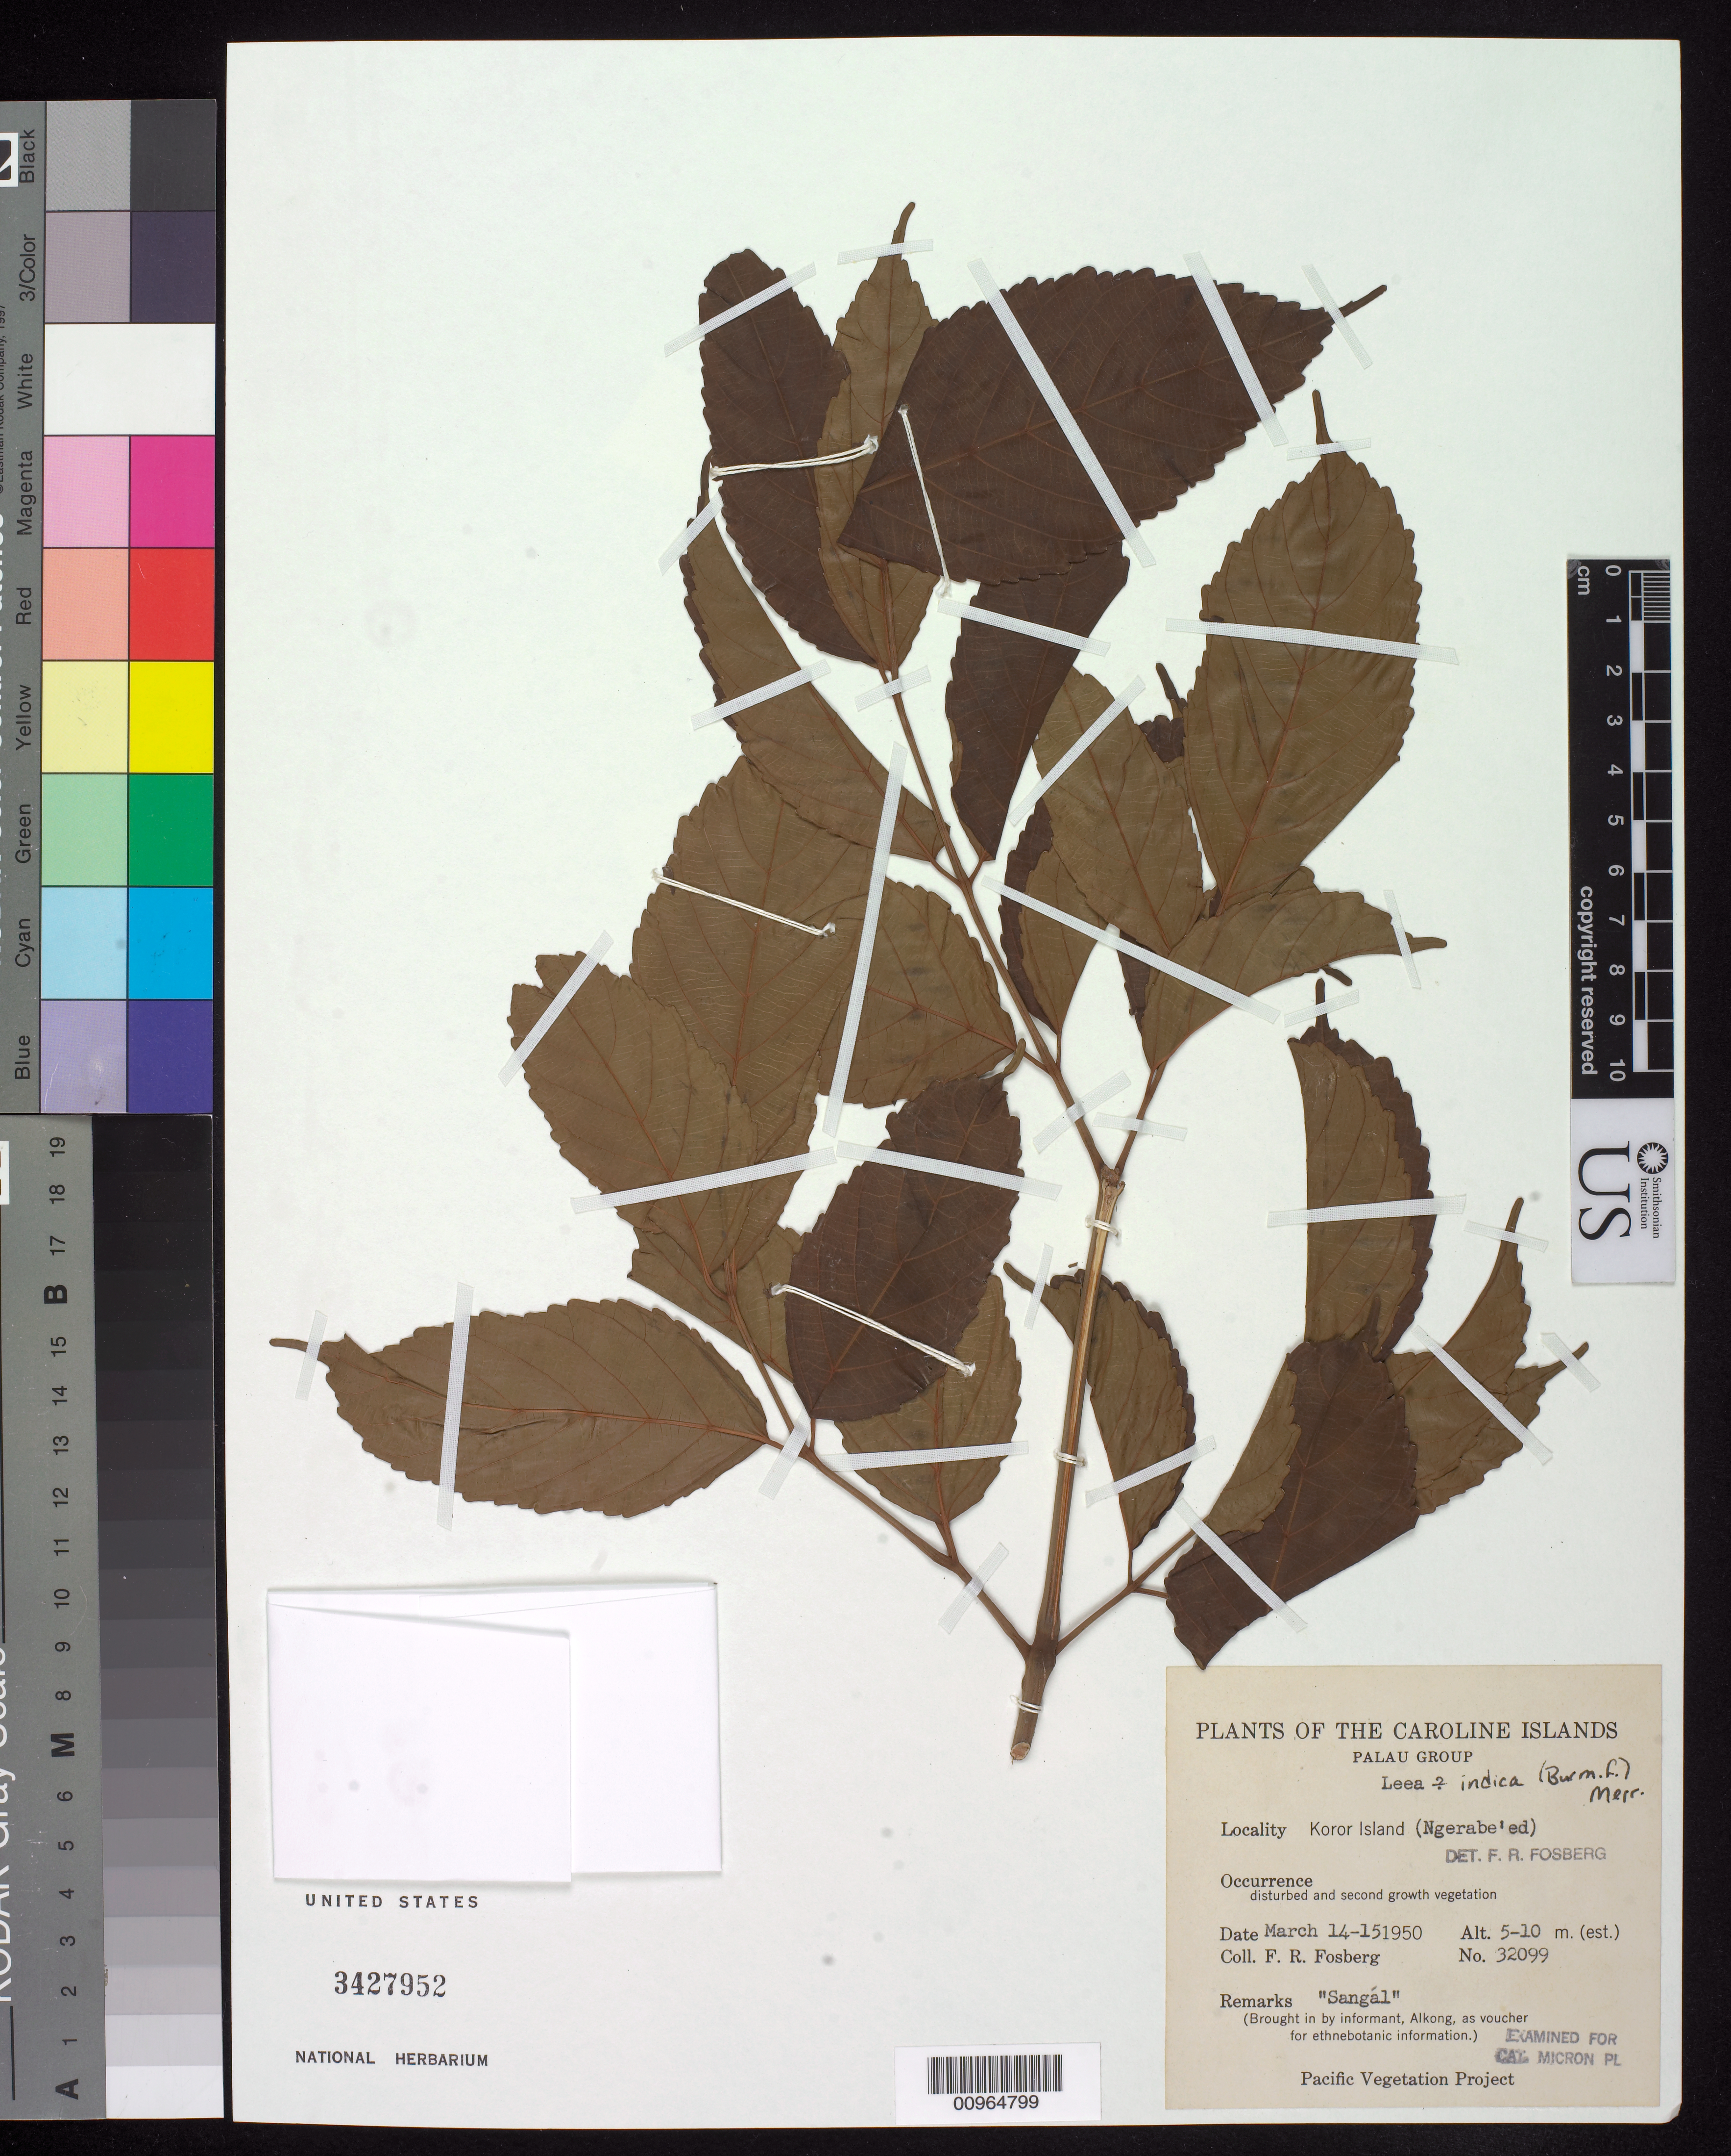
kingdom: Plantae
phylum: Tracheophyta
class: Magnoliopsida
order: Vitales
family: Vitaceae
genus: Leea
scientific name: Leea indica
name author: (Burm. f.) Merr.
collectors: F. R. Fosberg & Alkong, --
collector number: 32099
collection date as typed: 14 Mar 1950 to 15 Mar 1950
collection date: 1950-03-14/1950-03-15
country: Palau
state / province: Koror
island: Oreor (Koror)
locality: (Ngerabe'ed); disturbed and second growth vegetation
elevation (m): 5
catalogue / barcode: US 3427952